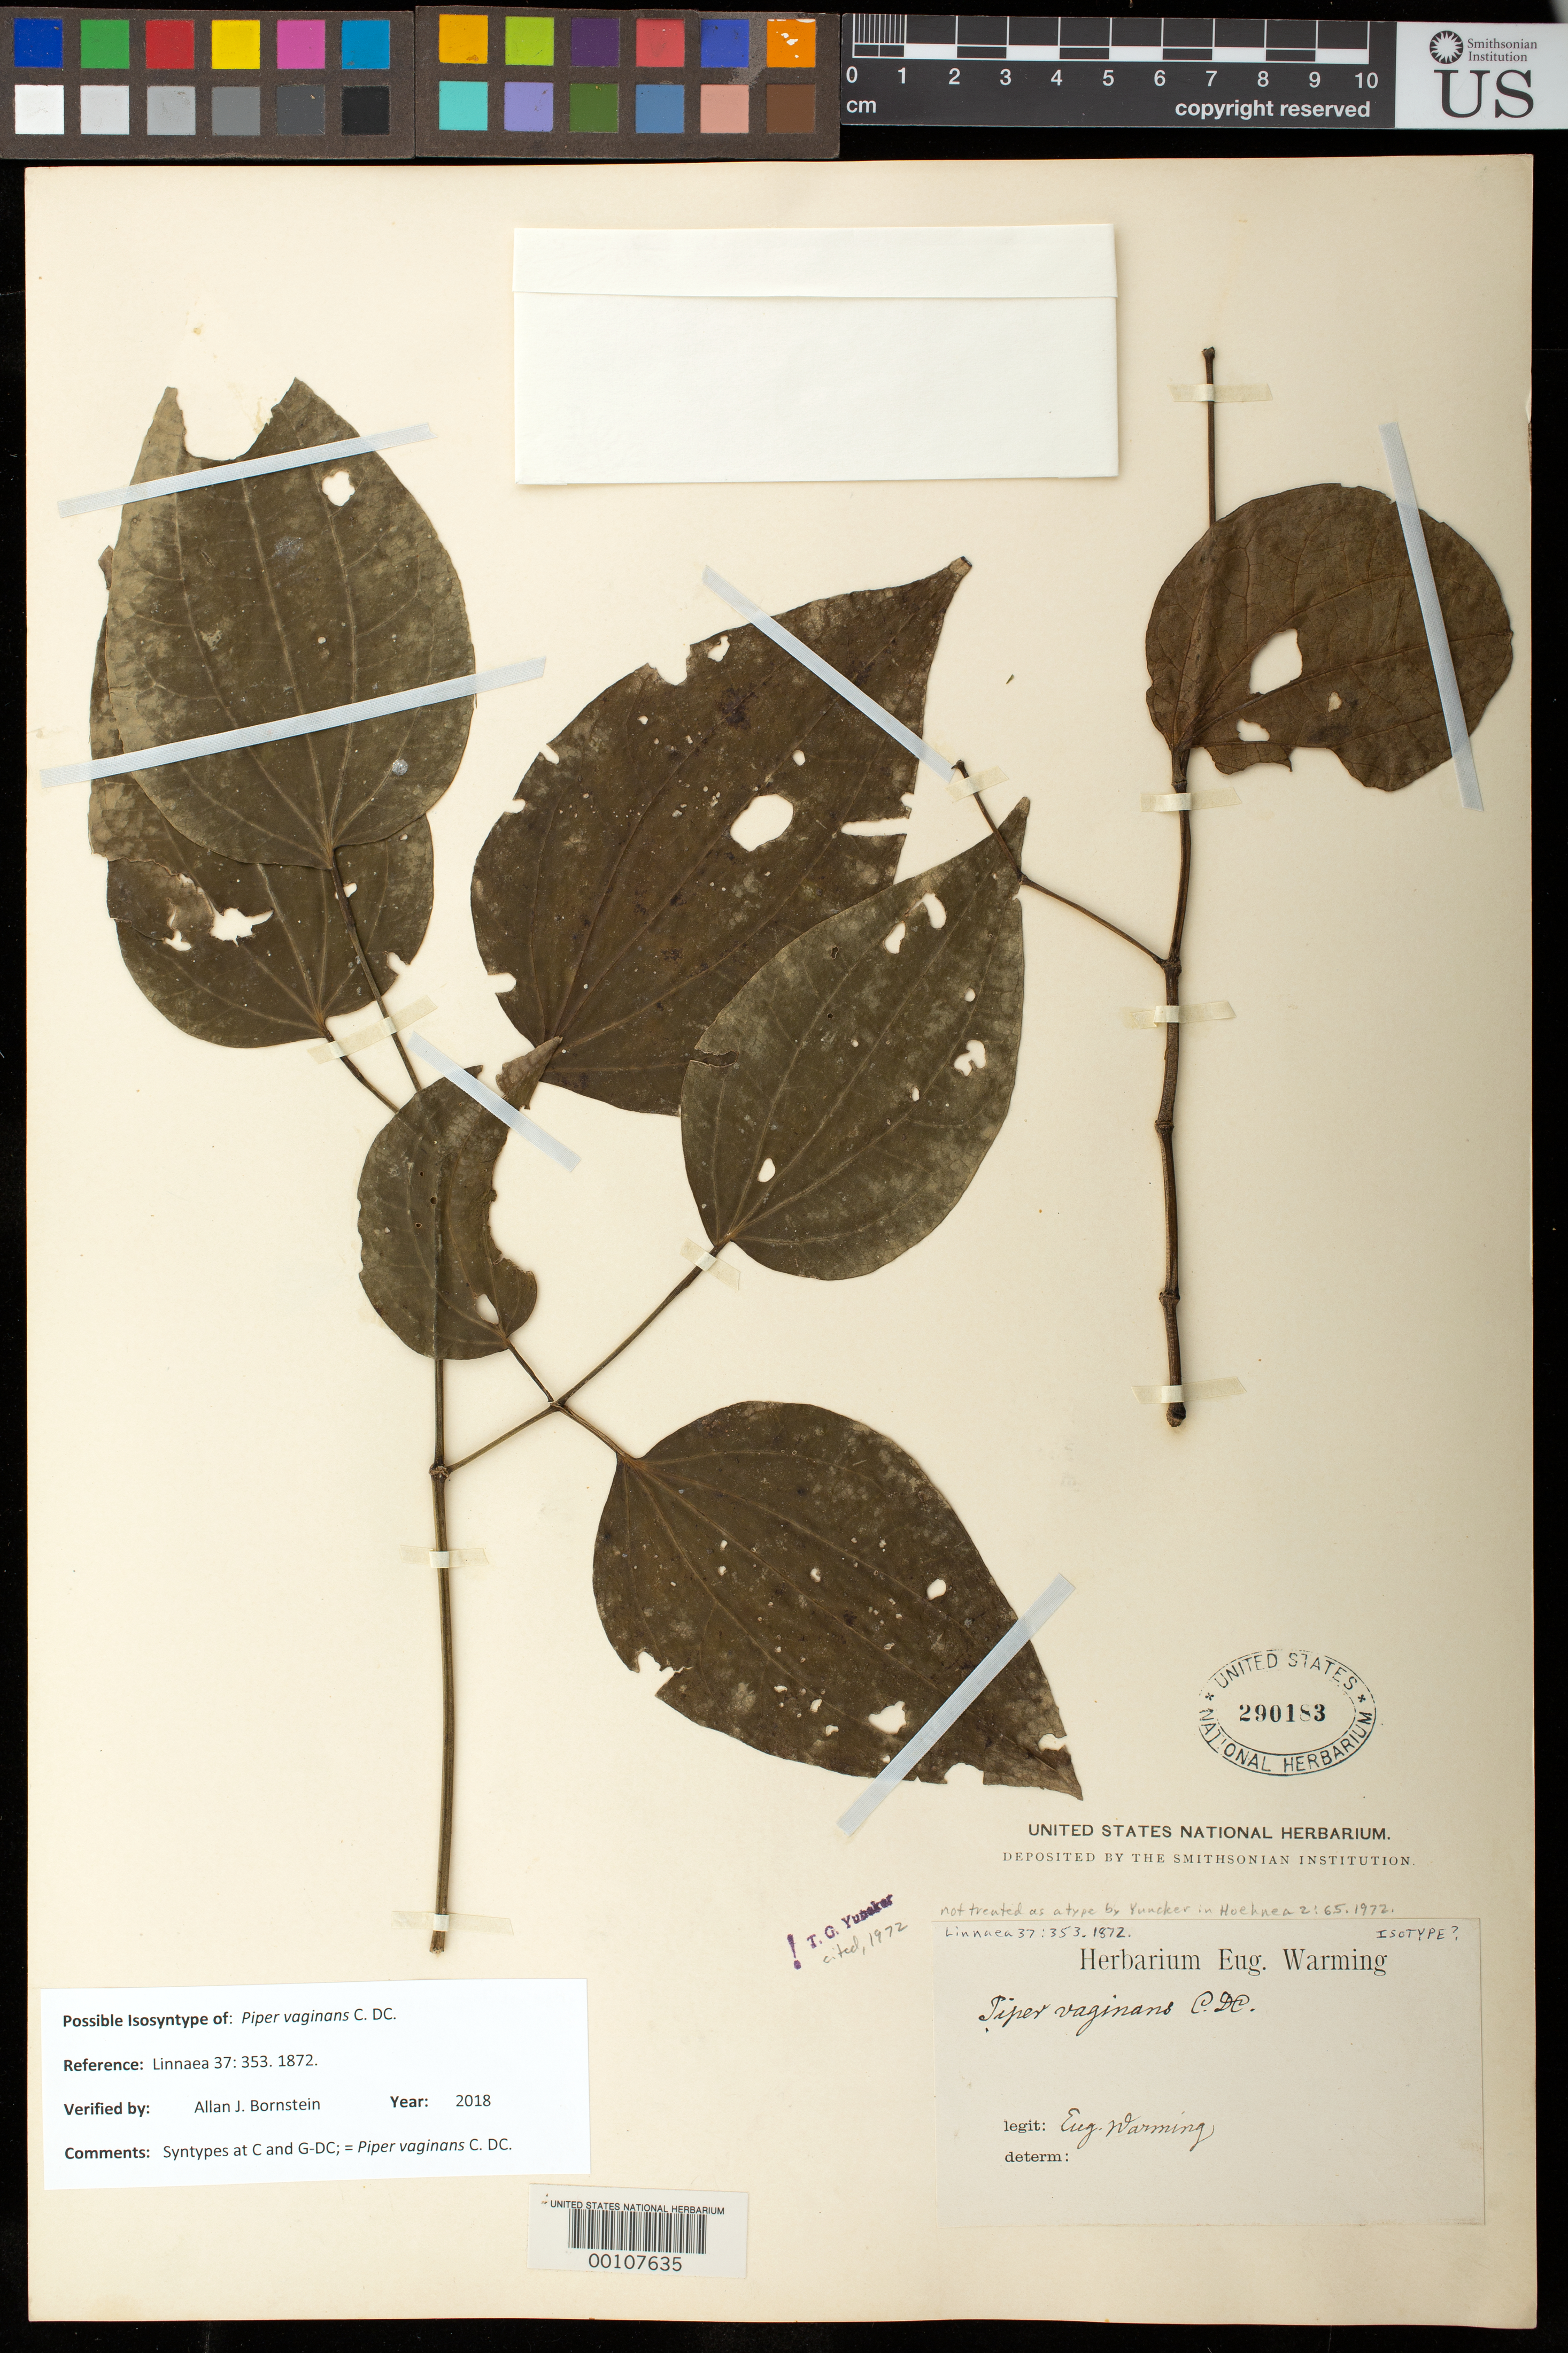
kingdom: Plantae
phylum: Tracheophyta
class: Magnoliopsida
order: Piperales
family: Piperaceae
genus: Piper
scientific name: Piper vaginans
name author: C. DC.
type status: Possible Syntype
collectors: E. Warming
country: Brazil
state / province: Minas Gerais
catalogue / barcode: US 290183